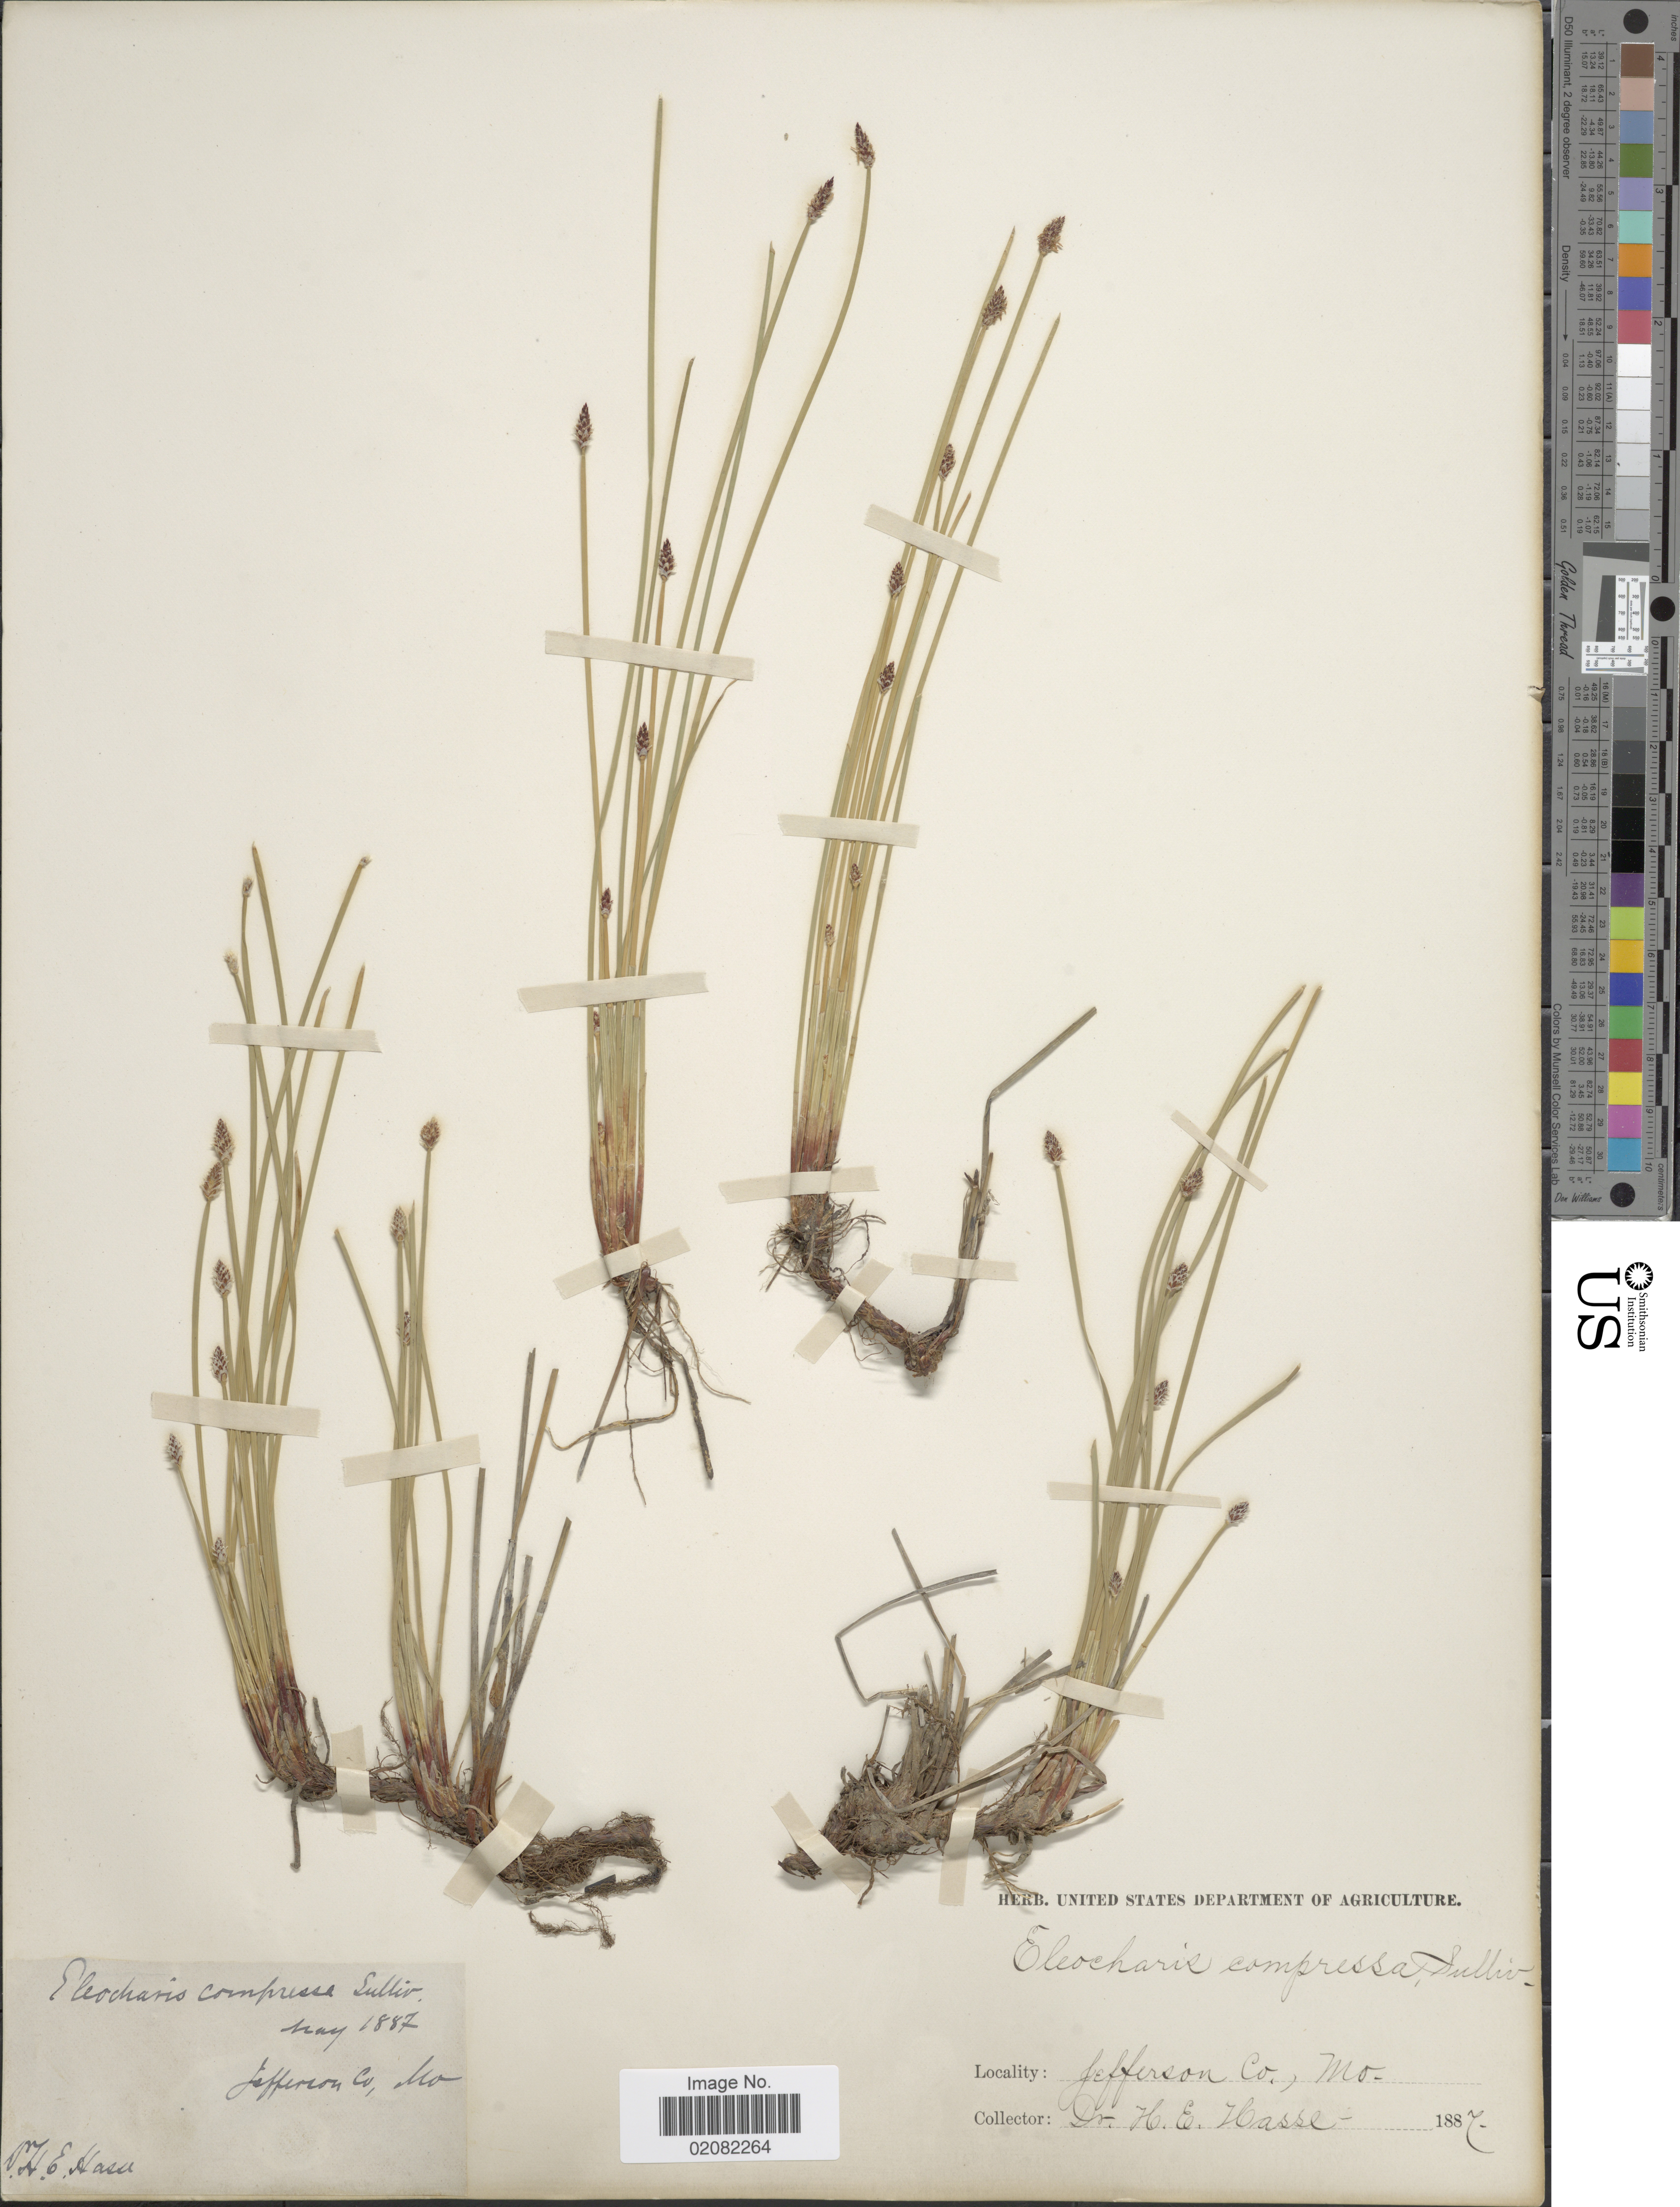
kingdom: Plantae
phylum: Tracheophyta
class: Liliopsida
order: Poales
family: Cyperaceae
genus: Eleocharis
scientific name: Eleocharis compressa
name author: Sull.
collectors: H. E. Hasse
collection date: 1887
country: United States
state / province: Missouri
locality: Jefferson Co., Mo.